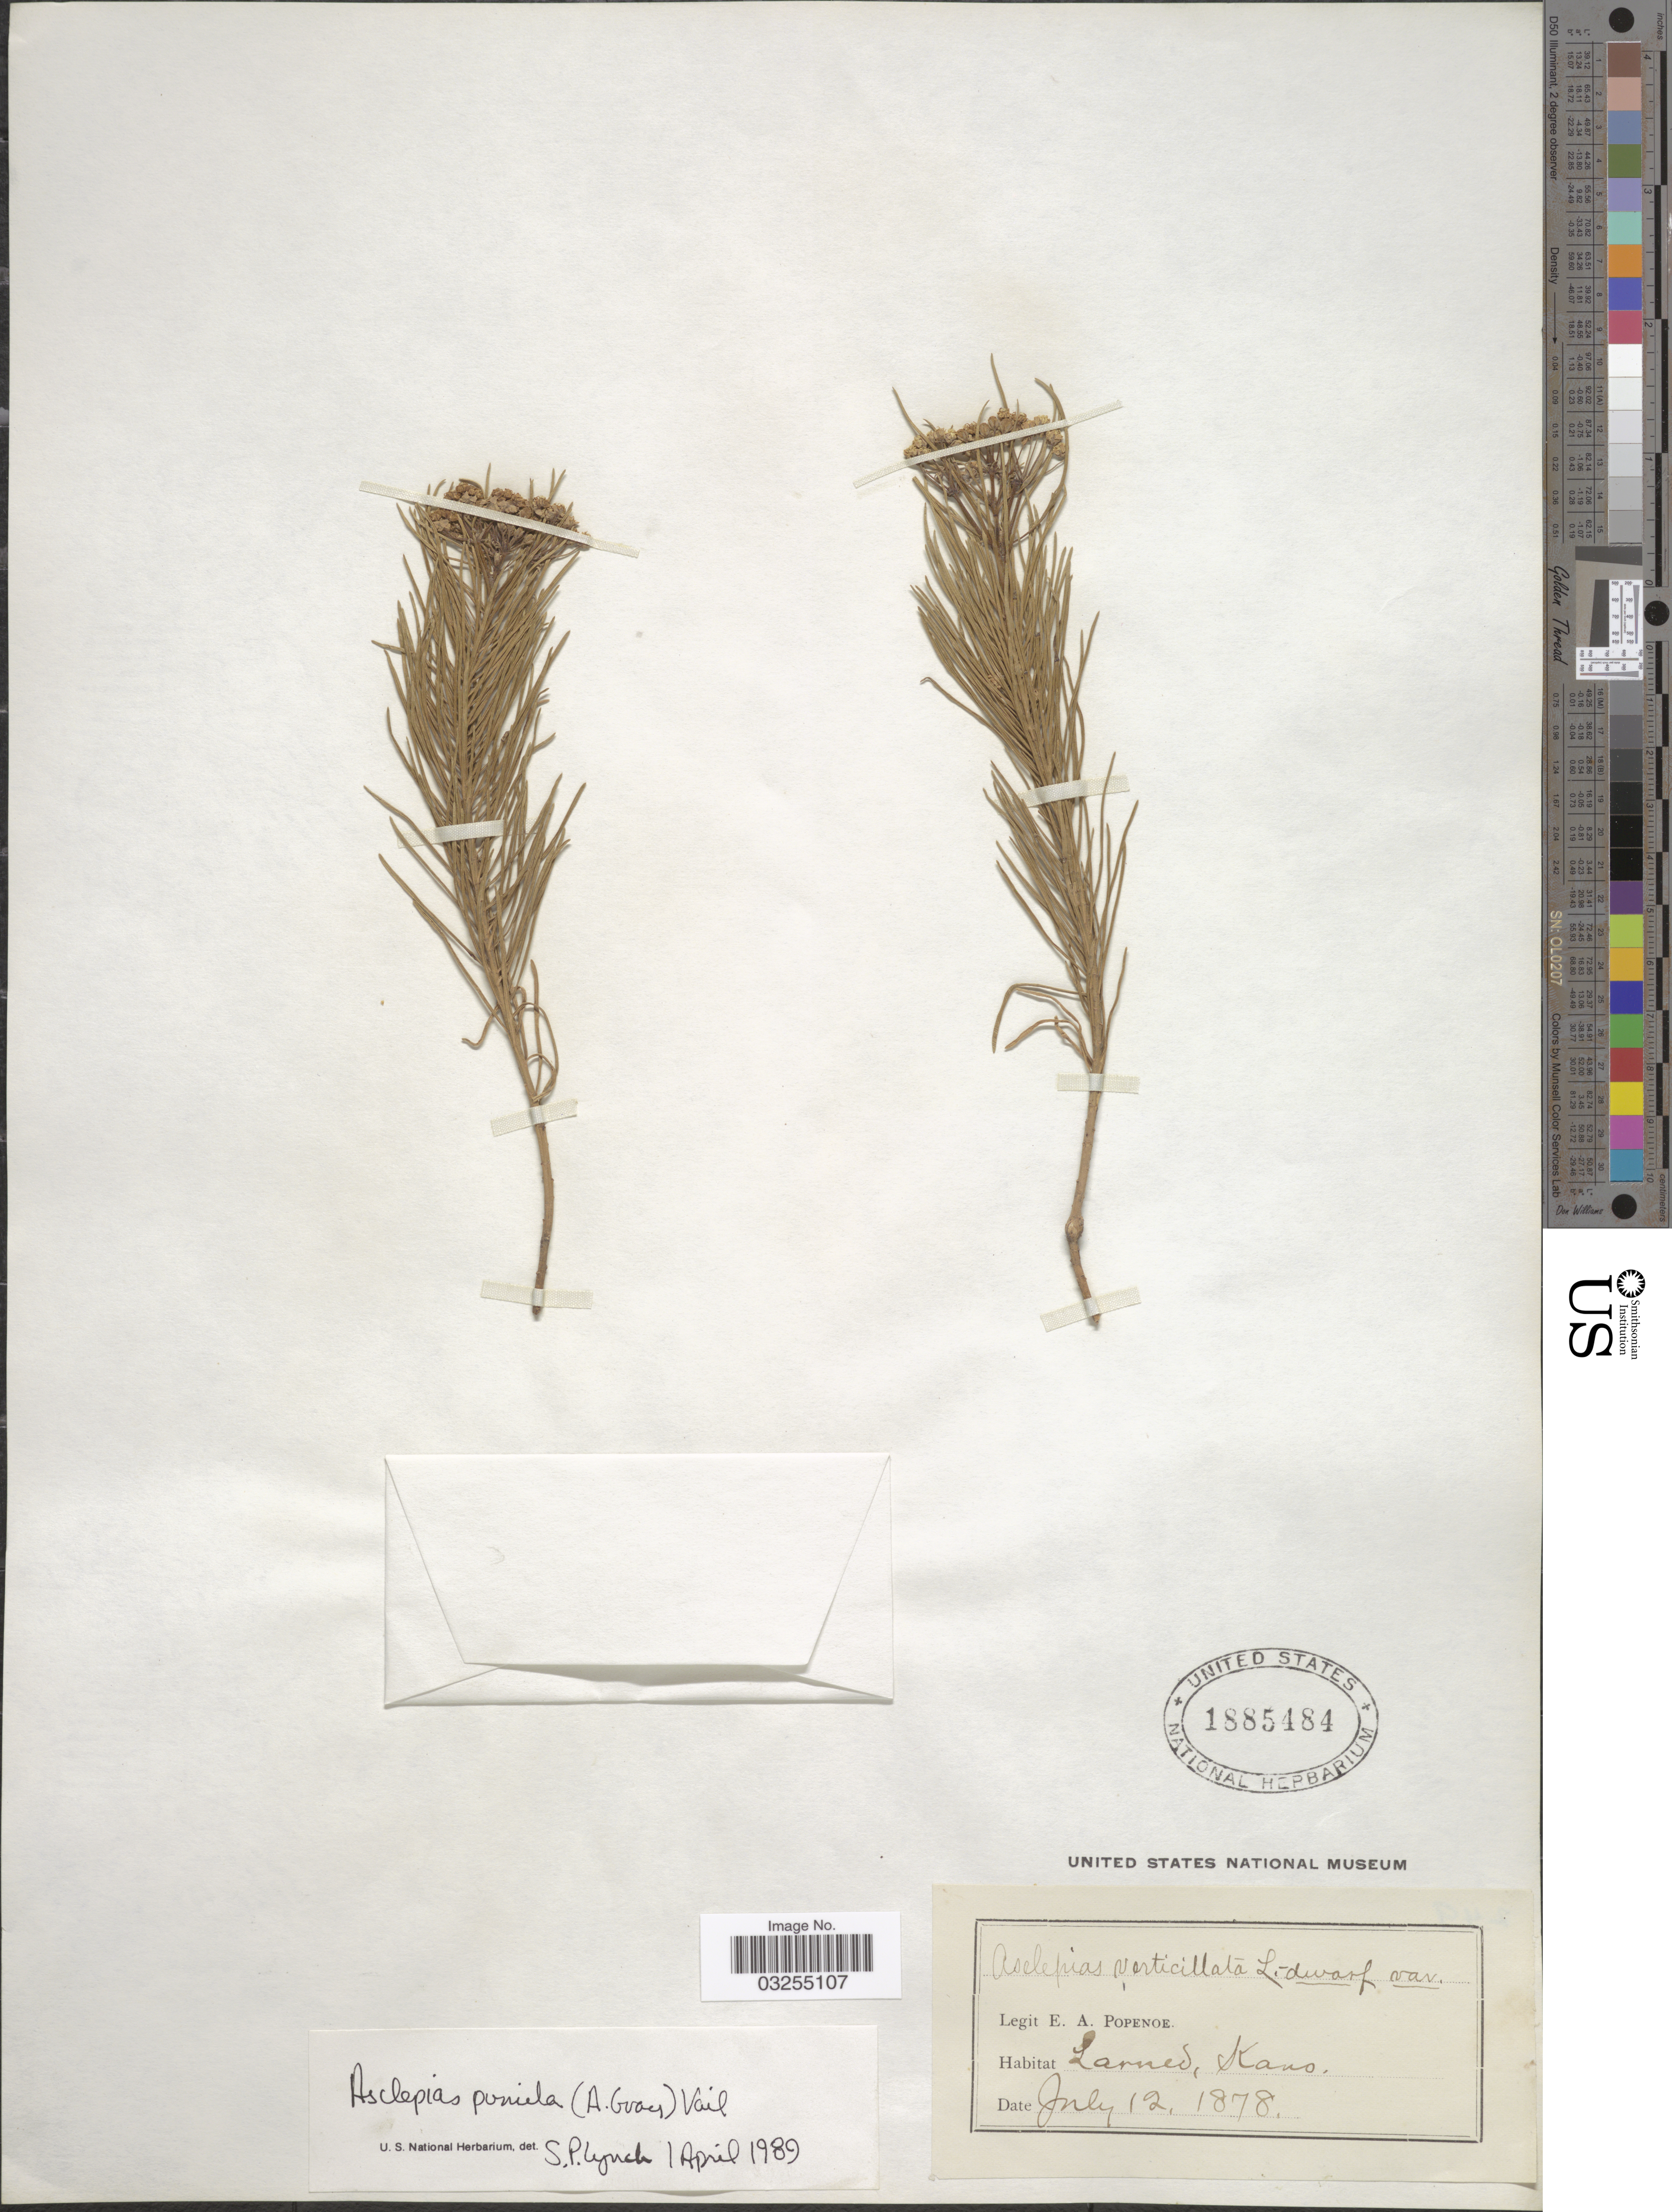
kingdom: Plantae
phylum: Tracheophyta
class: Magnoliopsida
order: Gentianales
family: Apocynaceae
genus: Asclepias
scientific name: Asclepias pumila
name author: (A. Gray) Vail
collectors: E. A. Popenoe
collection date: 1878-07-12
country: United States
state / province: Kansas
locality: Larned, Kans.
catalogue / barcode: US 1885484